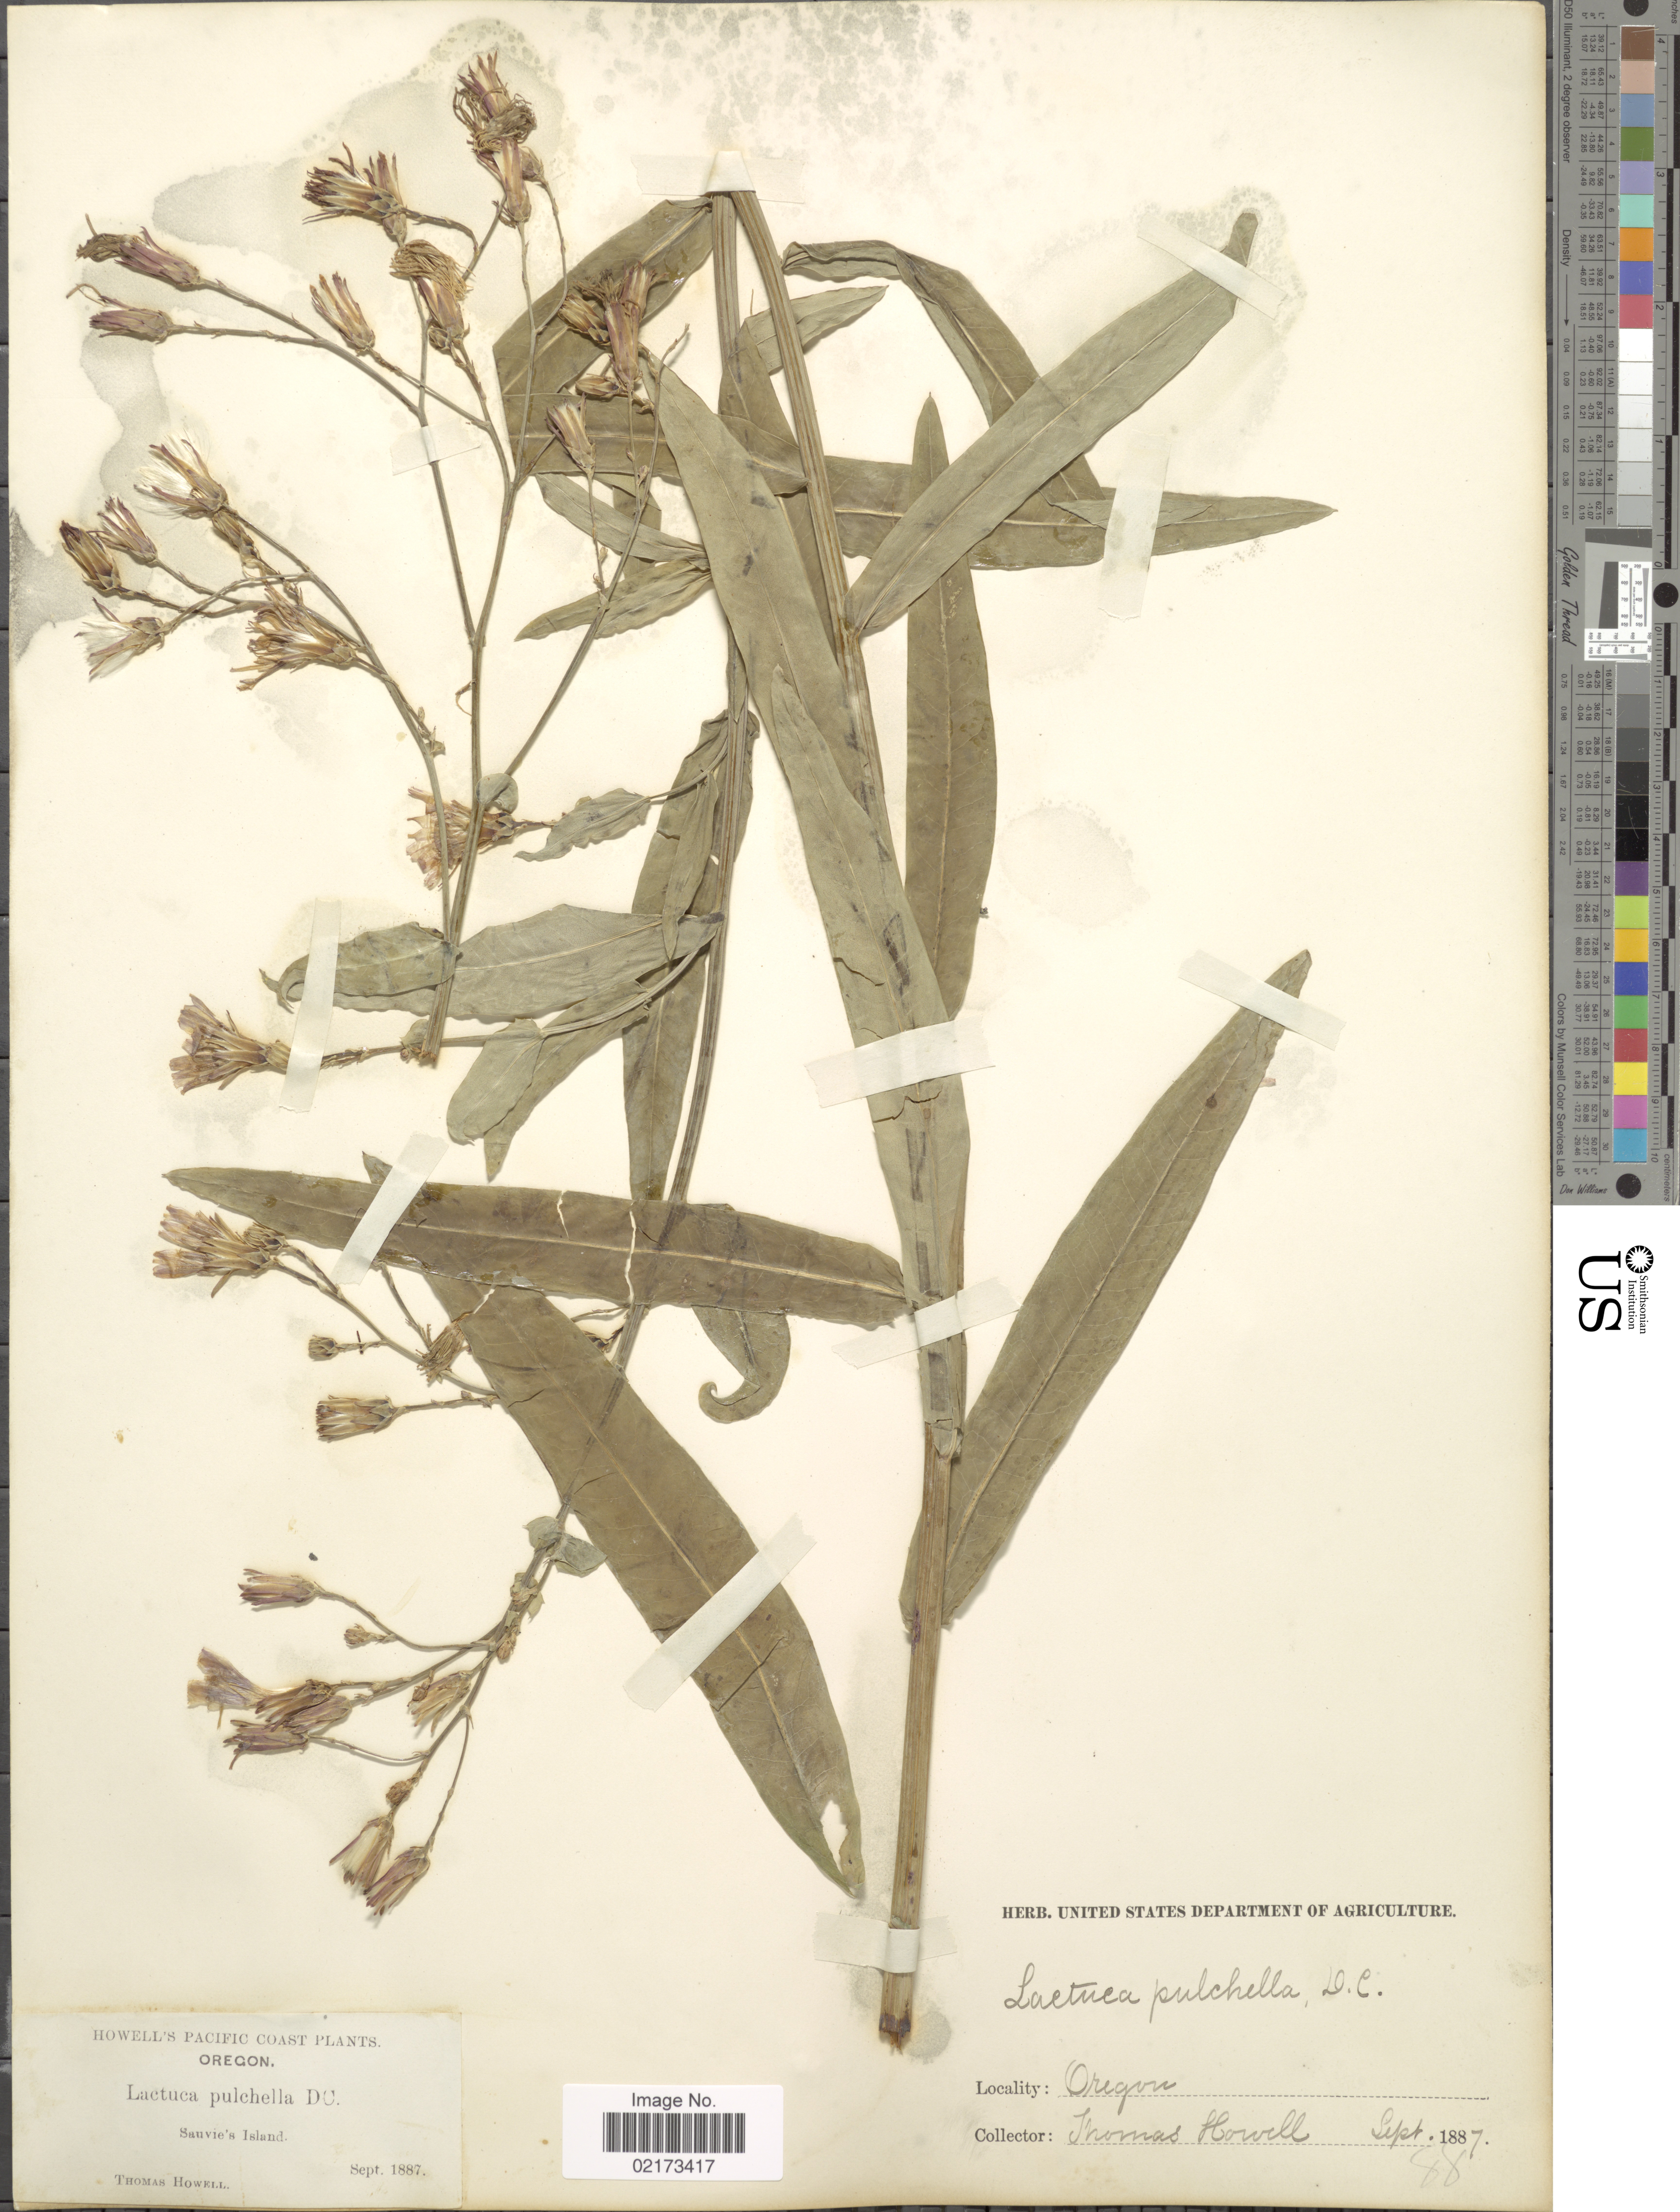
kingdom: Plantae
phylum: Tracheophyta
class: Magnoliopsida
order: Asterales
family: Asteraceae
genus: Lactuca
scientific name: Lactuca tatarica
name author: (L.) C.A. Mey.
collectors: T. Howell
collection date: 1887-09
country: United States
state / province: Oregon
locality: Pacific Coast Plains, Sauvies's Island